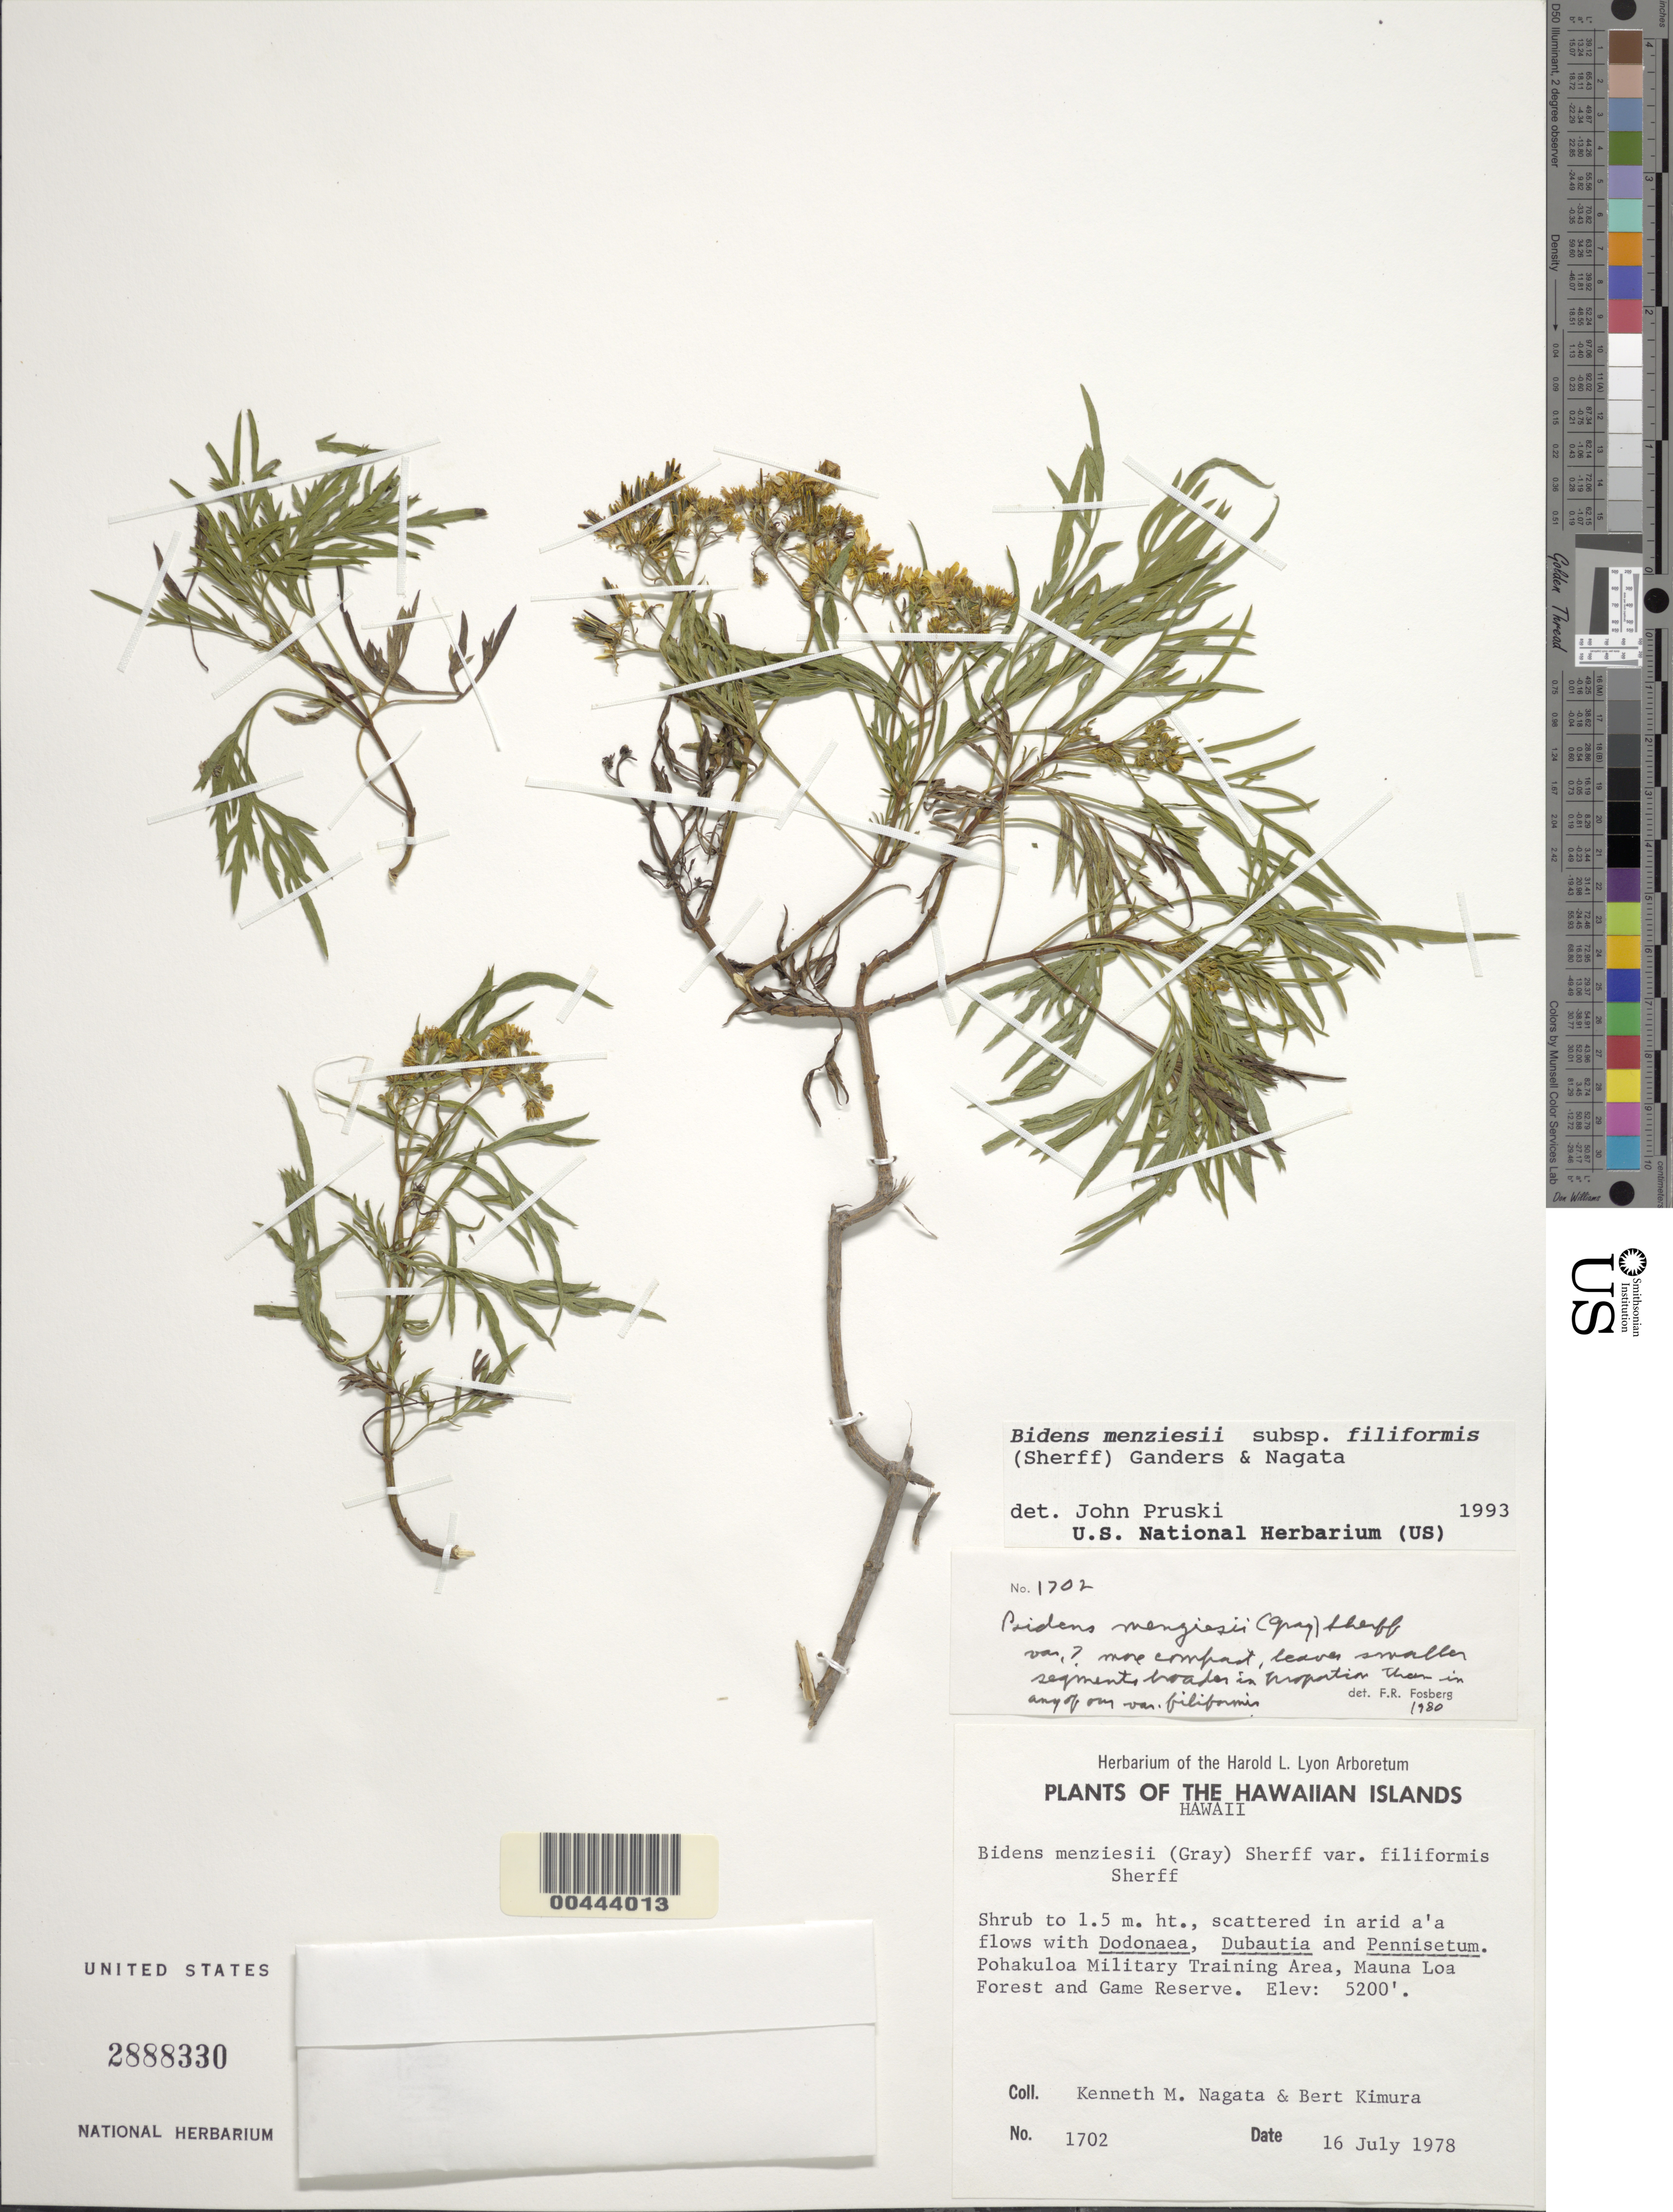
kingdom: Plantae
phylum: Tracheophyta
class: Magnoliopsida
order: Asterales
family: Asteraceae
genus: Bidens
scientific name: Bidens menziesii subsp. filiformis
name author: (Sherff) Ganders & Nagata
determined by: Pruski, J. F.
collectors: K. Nagata & B. Kimura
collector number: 1702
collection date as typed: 16 Jul 1978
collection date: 1978-07-16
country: United States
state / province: Hawaii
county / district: Hawaii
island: Hawaii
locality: Pohakuloa Military Training Area, Mauna Loa Forest and Game Reserve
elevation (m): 1585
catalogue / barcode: US 2888330